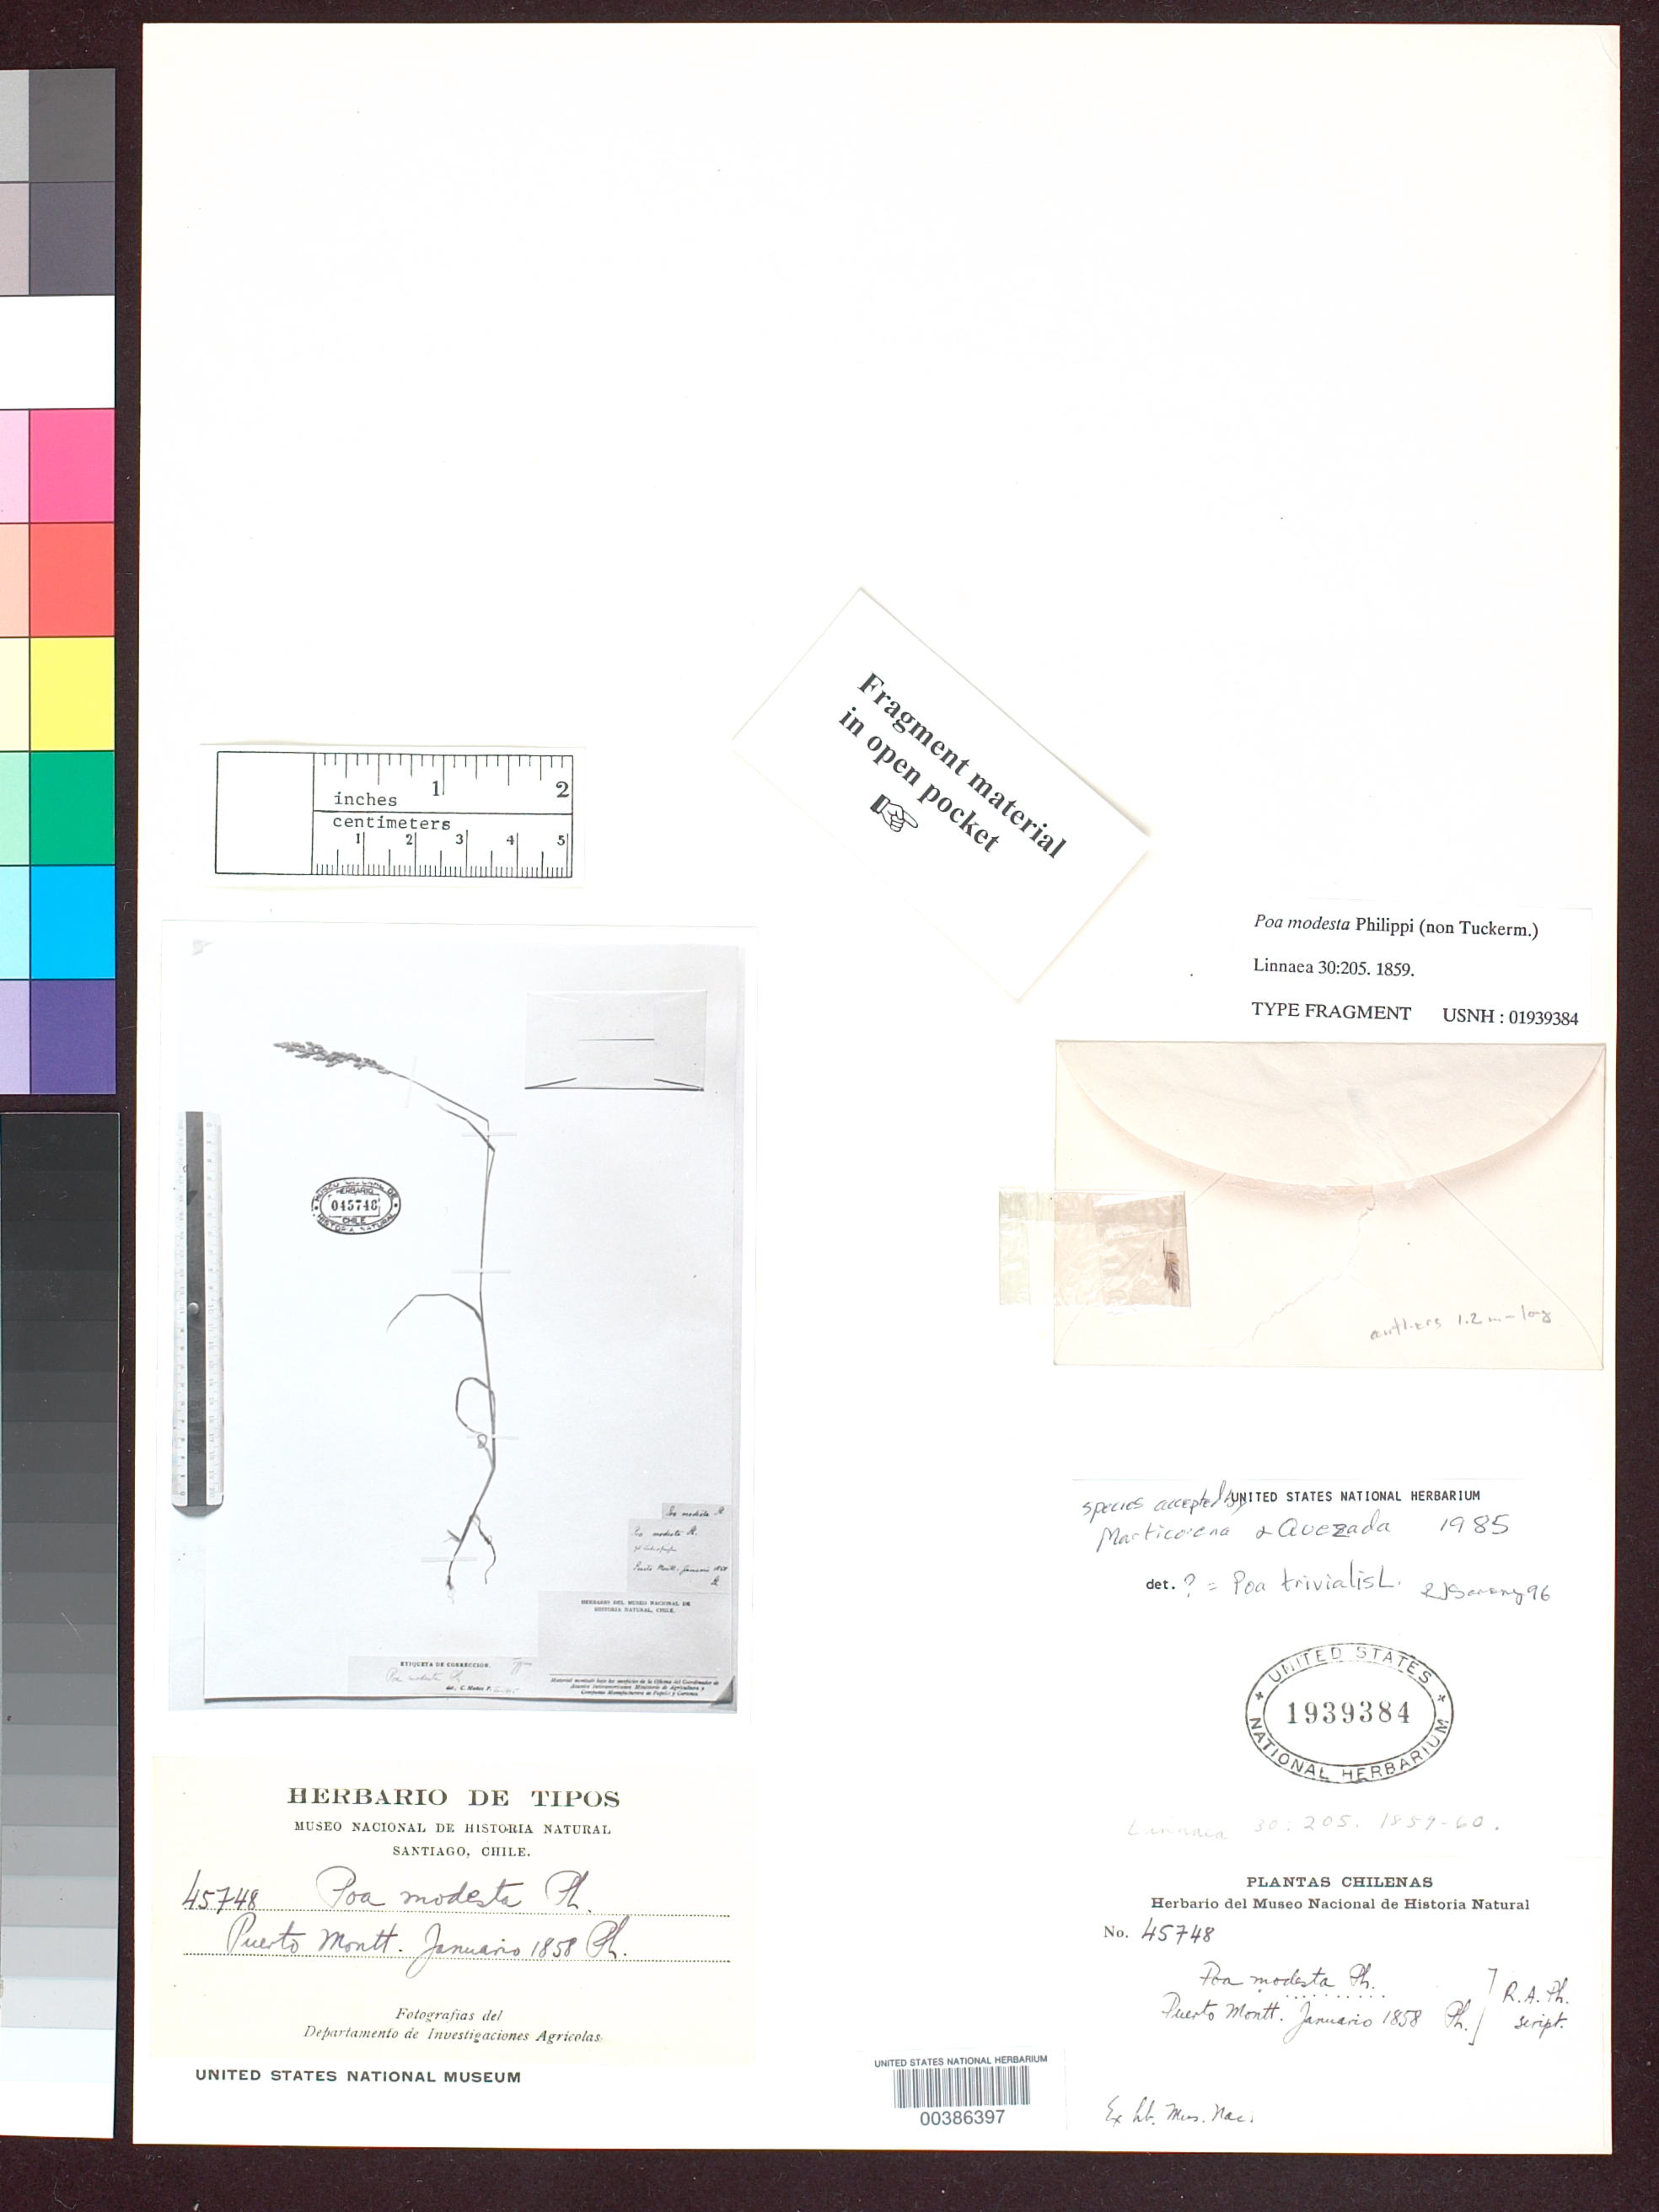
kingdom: Plantae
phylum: Tracheophyta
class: Liliopsida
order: Poales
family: Poaceae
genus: Poa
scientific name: Poa modesta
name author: Phil.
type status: Type Fragment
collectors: R. A. Philippi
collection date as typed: Jan 1858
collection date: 1858-01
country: Chile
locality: Puerto Montt.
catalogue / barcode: US 1939384